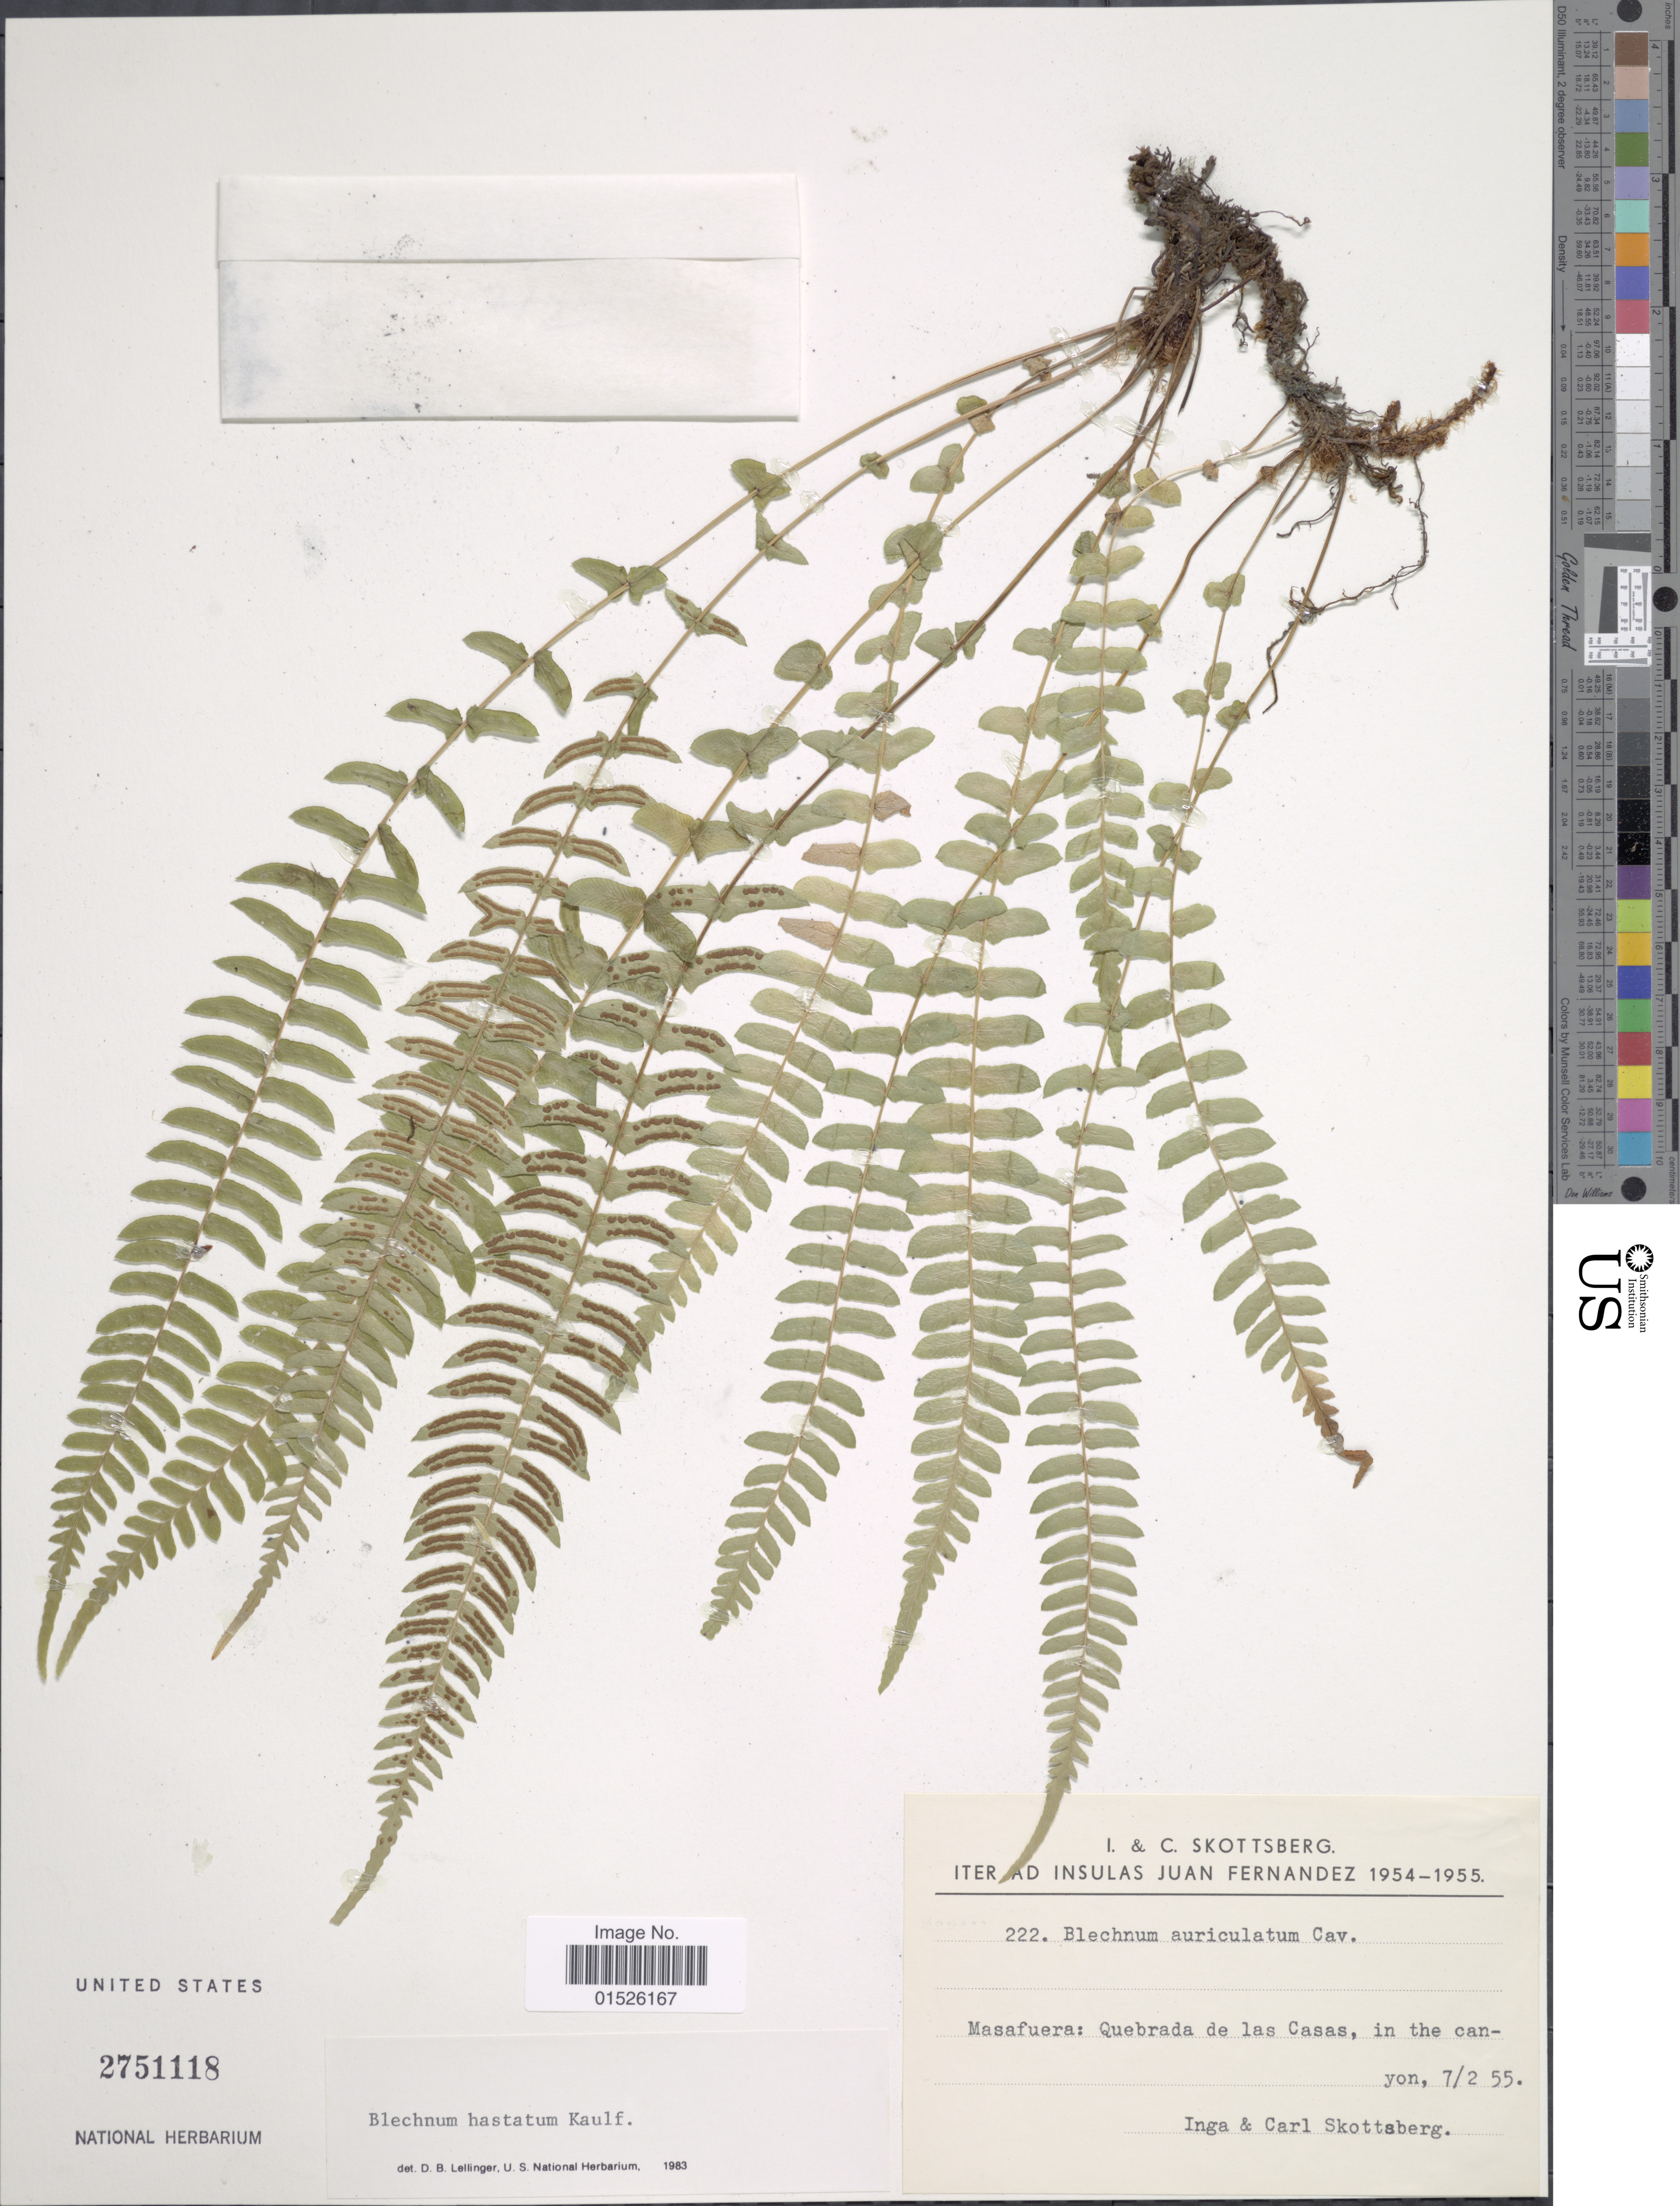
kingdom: Plantae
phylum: Tracheophyta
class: Polypodiopsida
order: Polypodiales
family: Blechnaceae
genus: Blechnum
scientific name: Blechnum hastatum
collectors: C. Skottsberg & I. Skottsberg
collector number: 222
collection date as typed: Transcribed d/m/y: 7/2/55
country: Chile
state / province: Valparaíso (V)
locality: Iter ad Insulas Juan Fernandez. Masafuera: Quebrada de las Casas, in the canyon.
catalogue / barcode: US 2751118